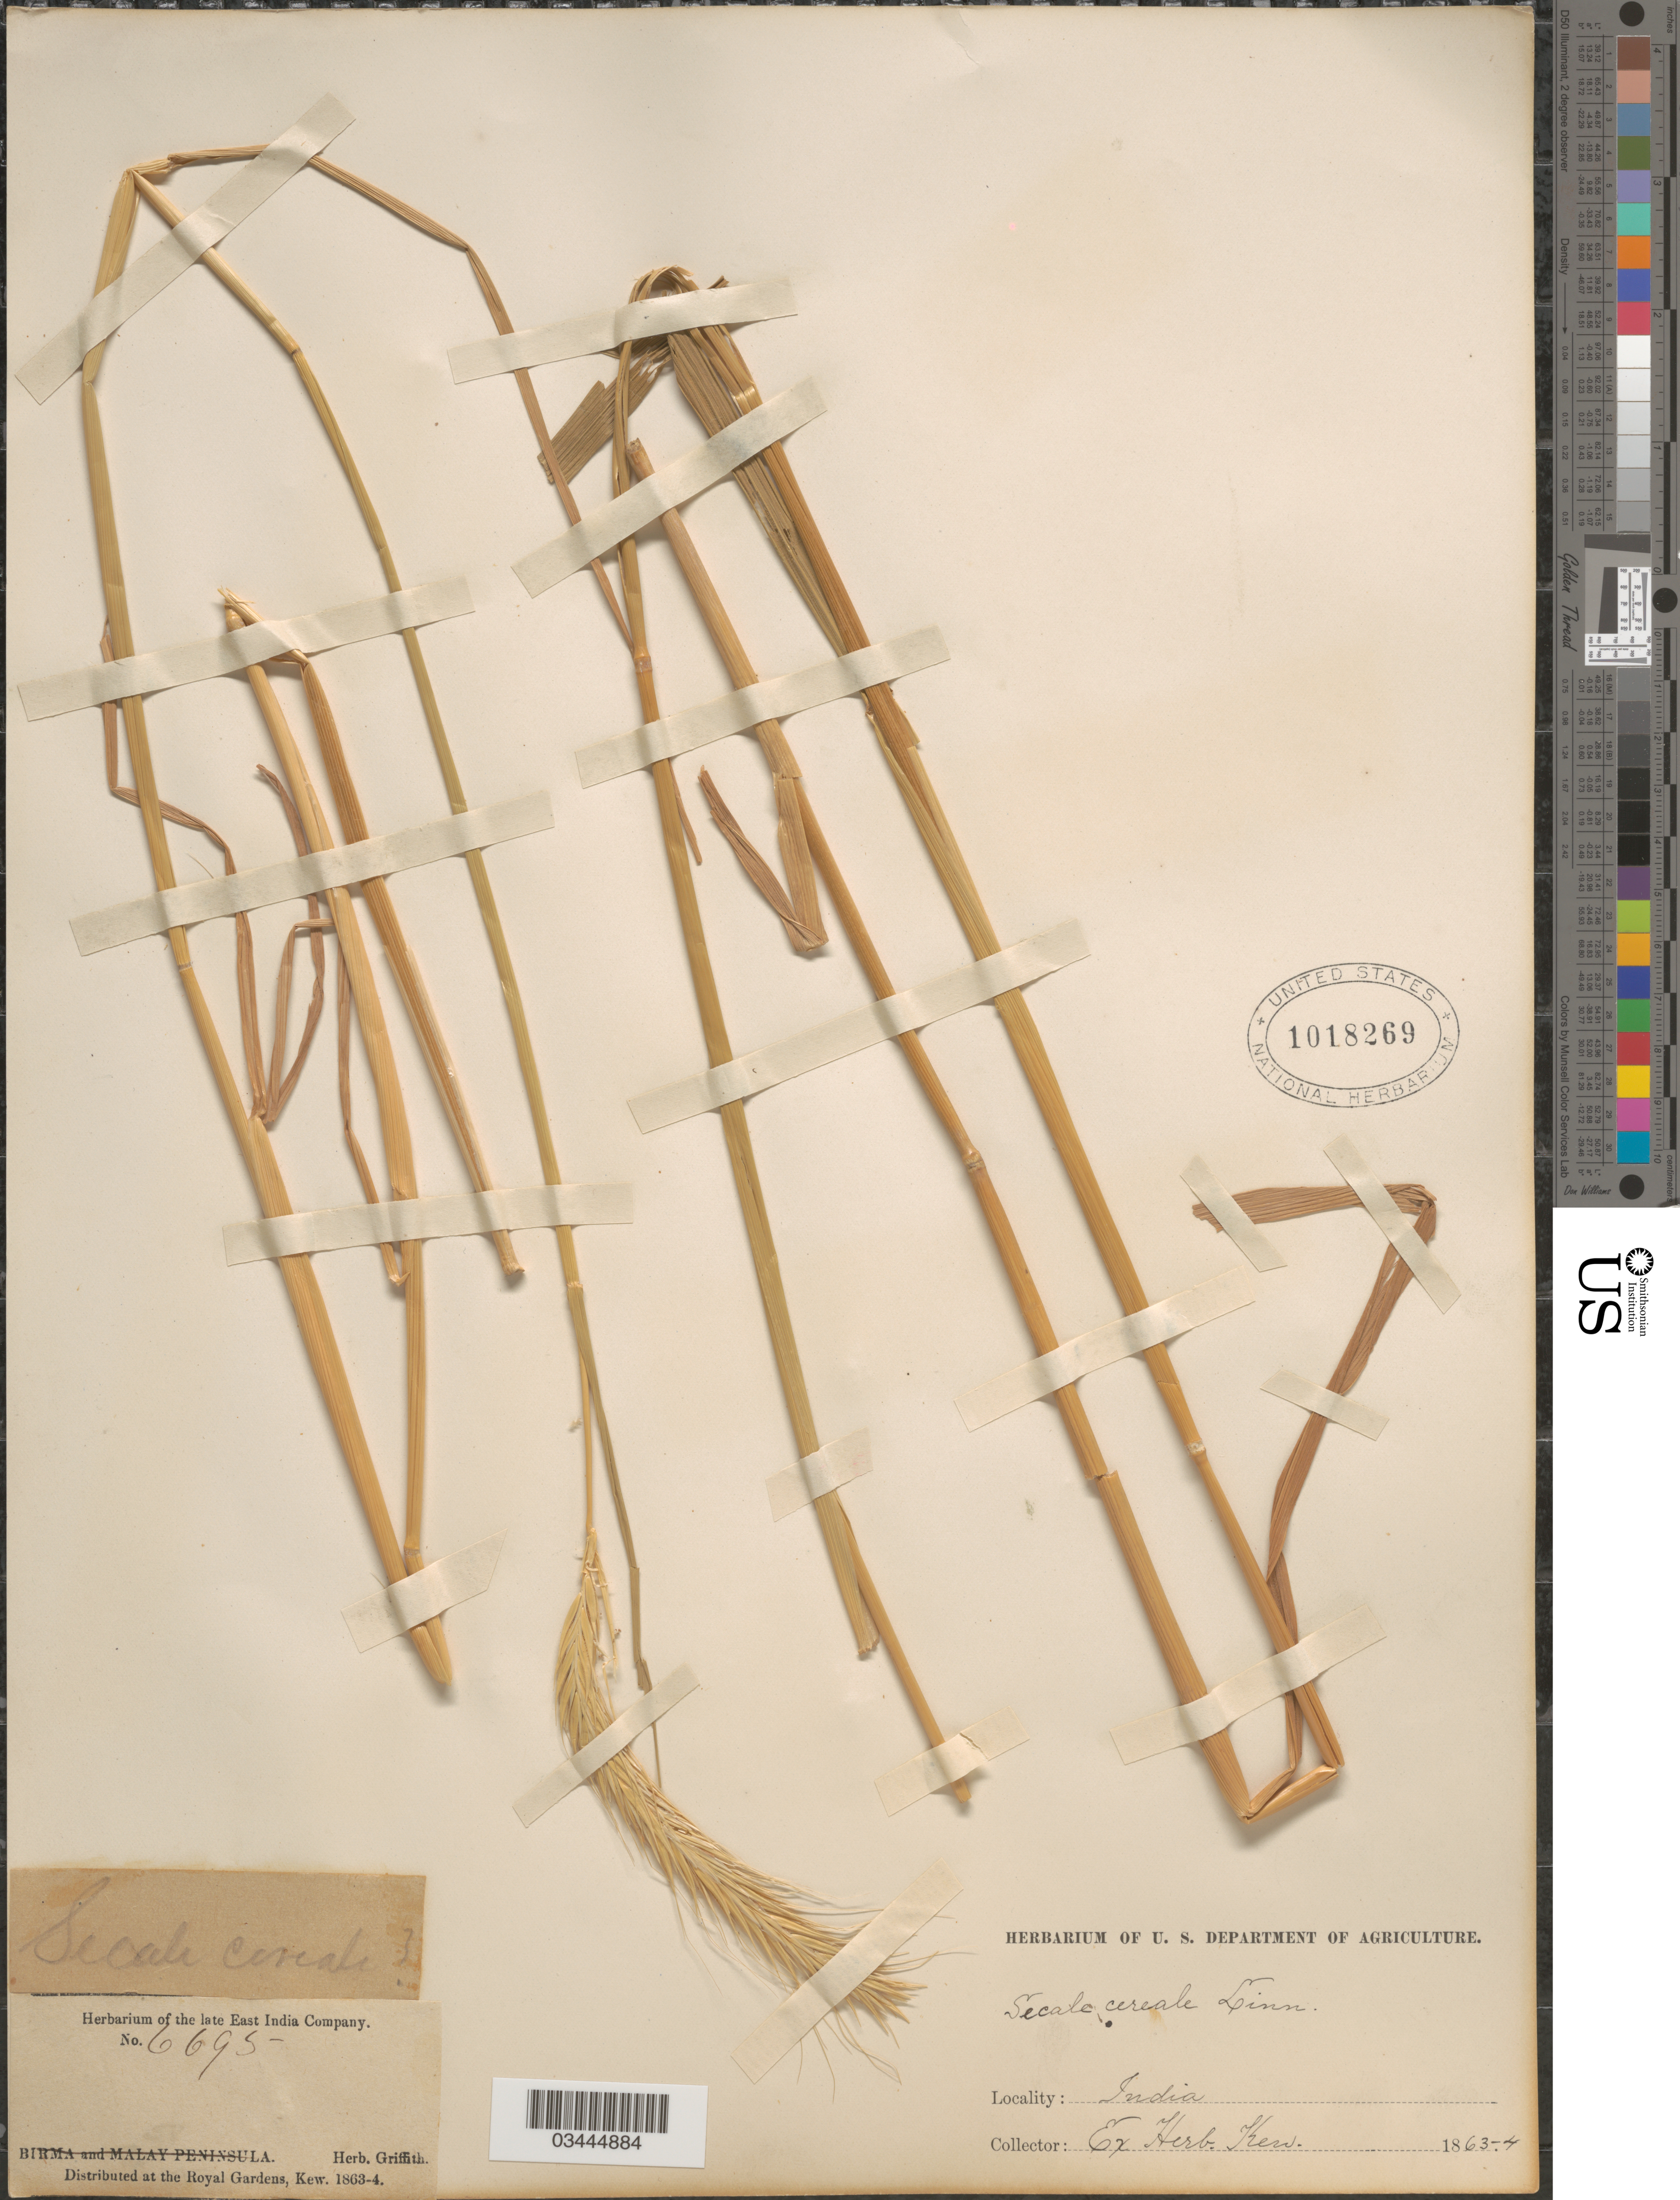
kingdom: Plantae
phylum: Tracheophyta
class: Liliopsida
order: Poales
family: Poaceae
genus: Secale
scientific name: Secale cereale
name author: L.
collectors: ex herb. Griffith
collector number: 6695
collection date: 1863/1864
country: India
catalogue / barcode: US 1018269